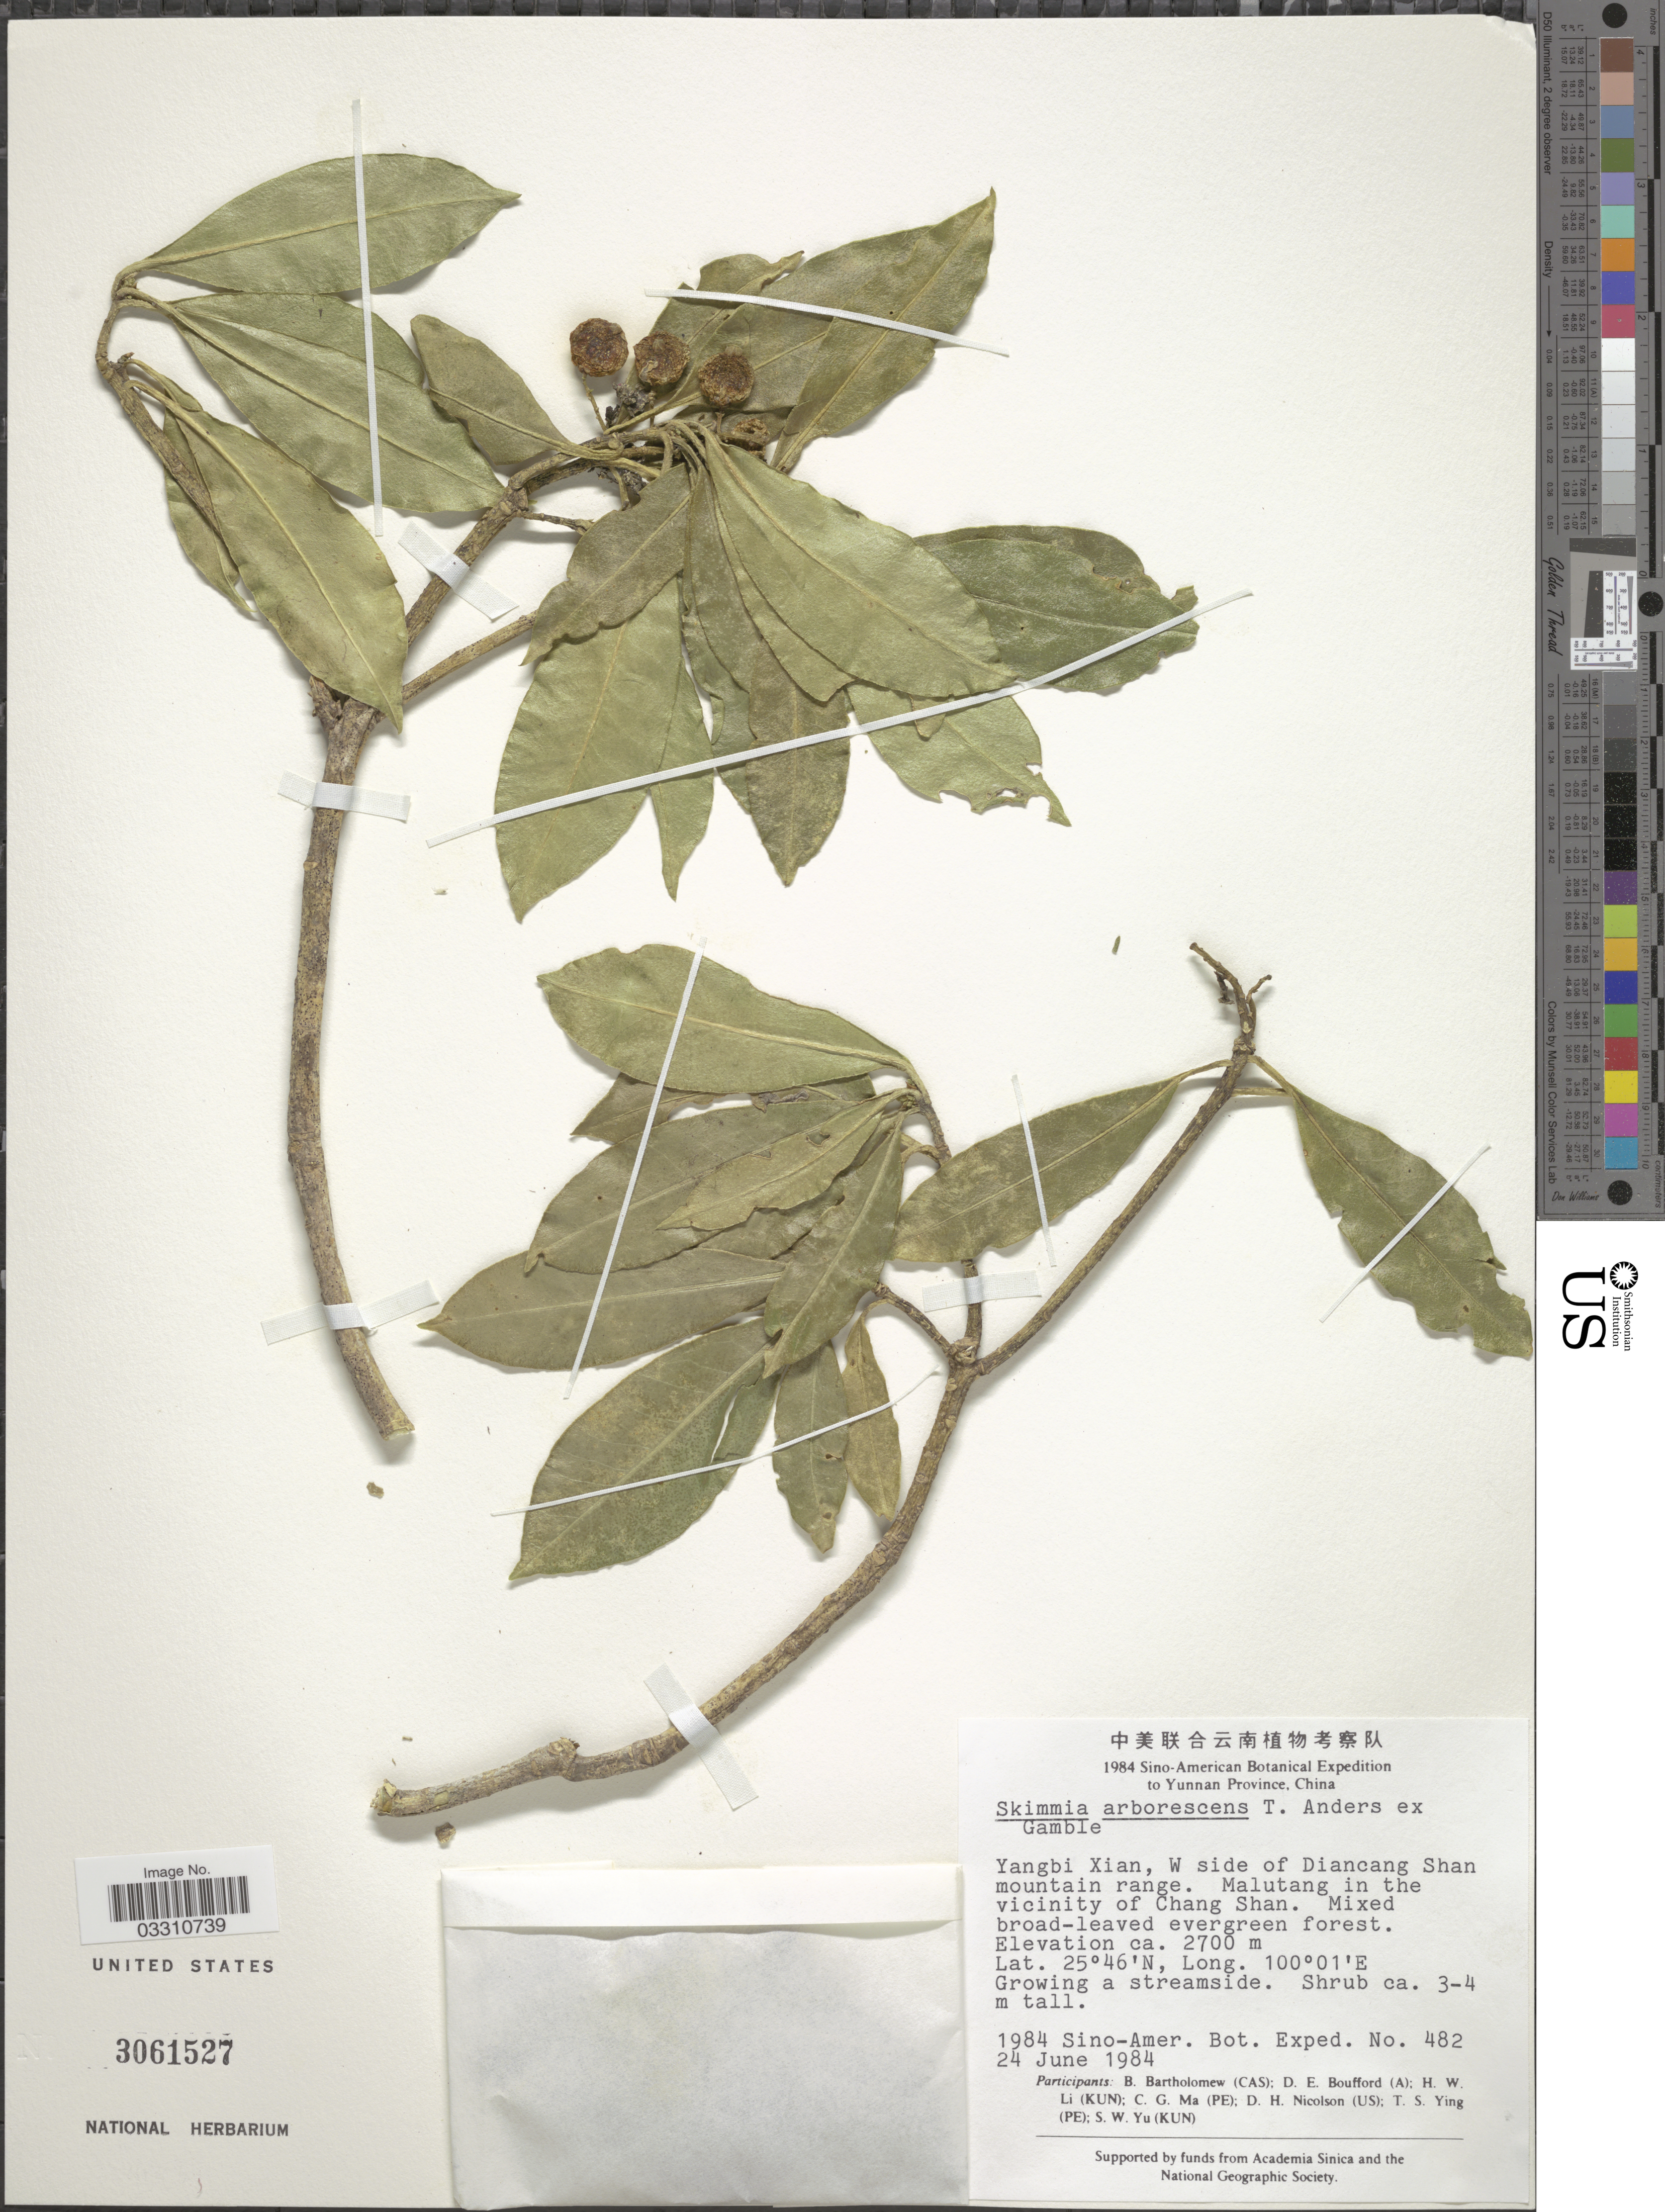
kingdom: Plantae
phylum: Tracheophyta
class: Magnoliopsida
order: Sapindales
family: Rutaceae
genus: Skimmia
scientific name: Skimmia arborescens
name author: T. Anders. & Gamble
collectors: Sino-Amer. Bot. Exped. 1984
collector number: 482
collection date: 1984-06-24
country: China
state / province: Yunnan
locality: Yangbi Xian, W side of Diancang Shan mountain range. Malutang in the vicinity of Chang Shan.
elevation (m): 2700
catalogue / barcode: US 3061527